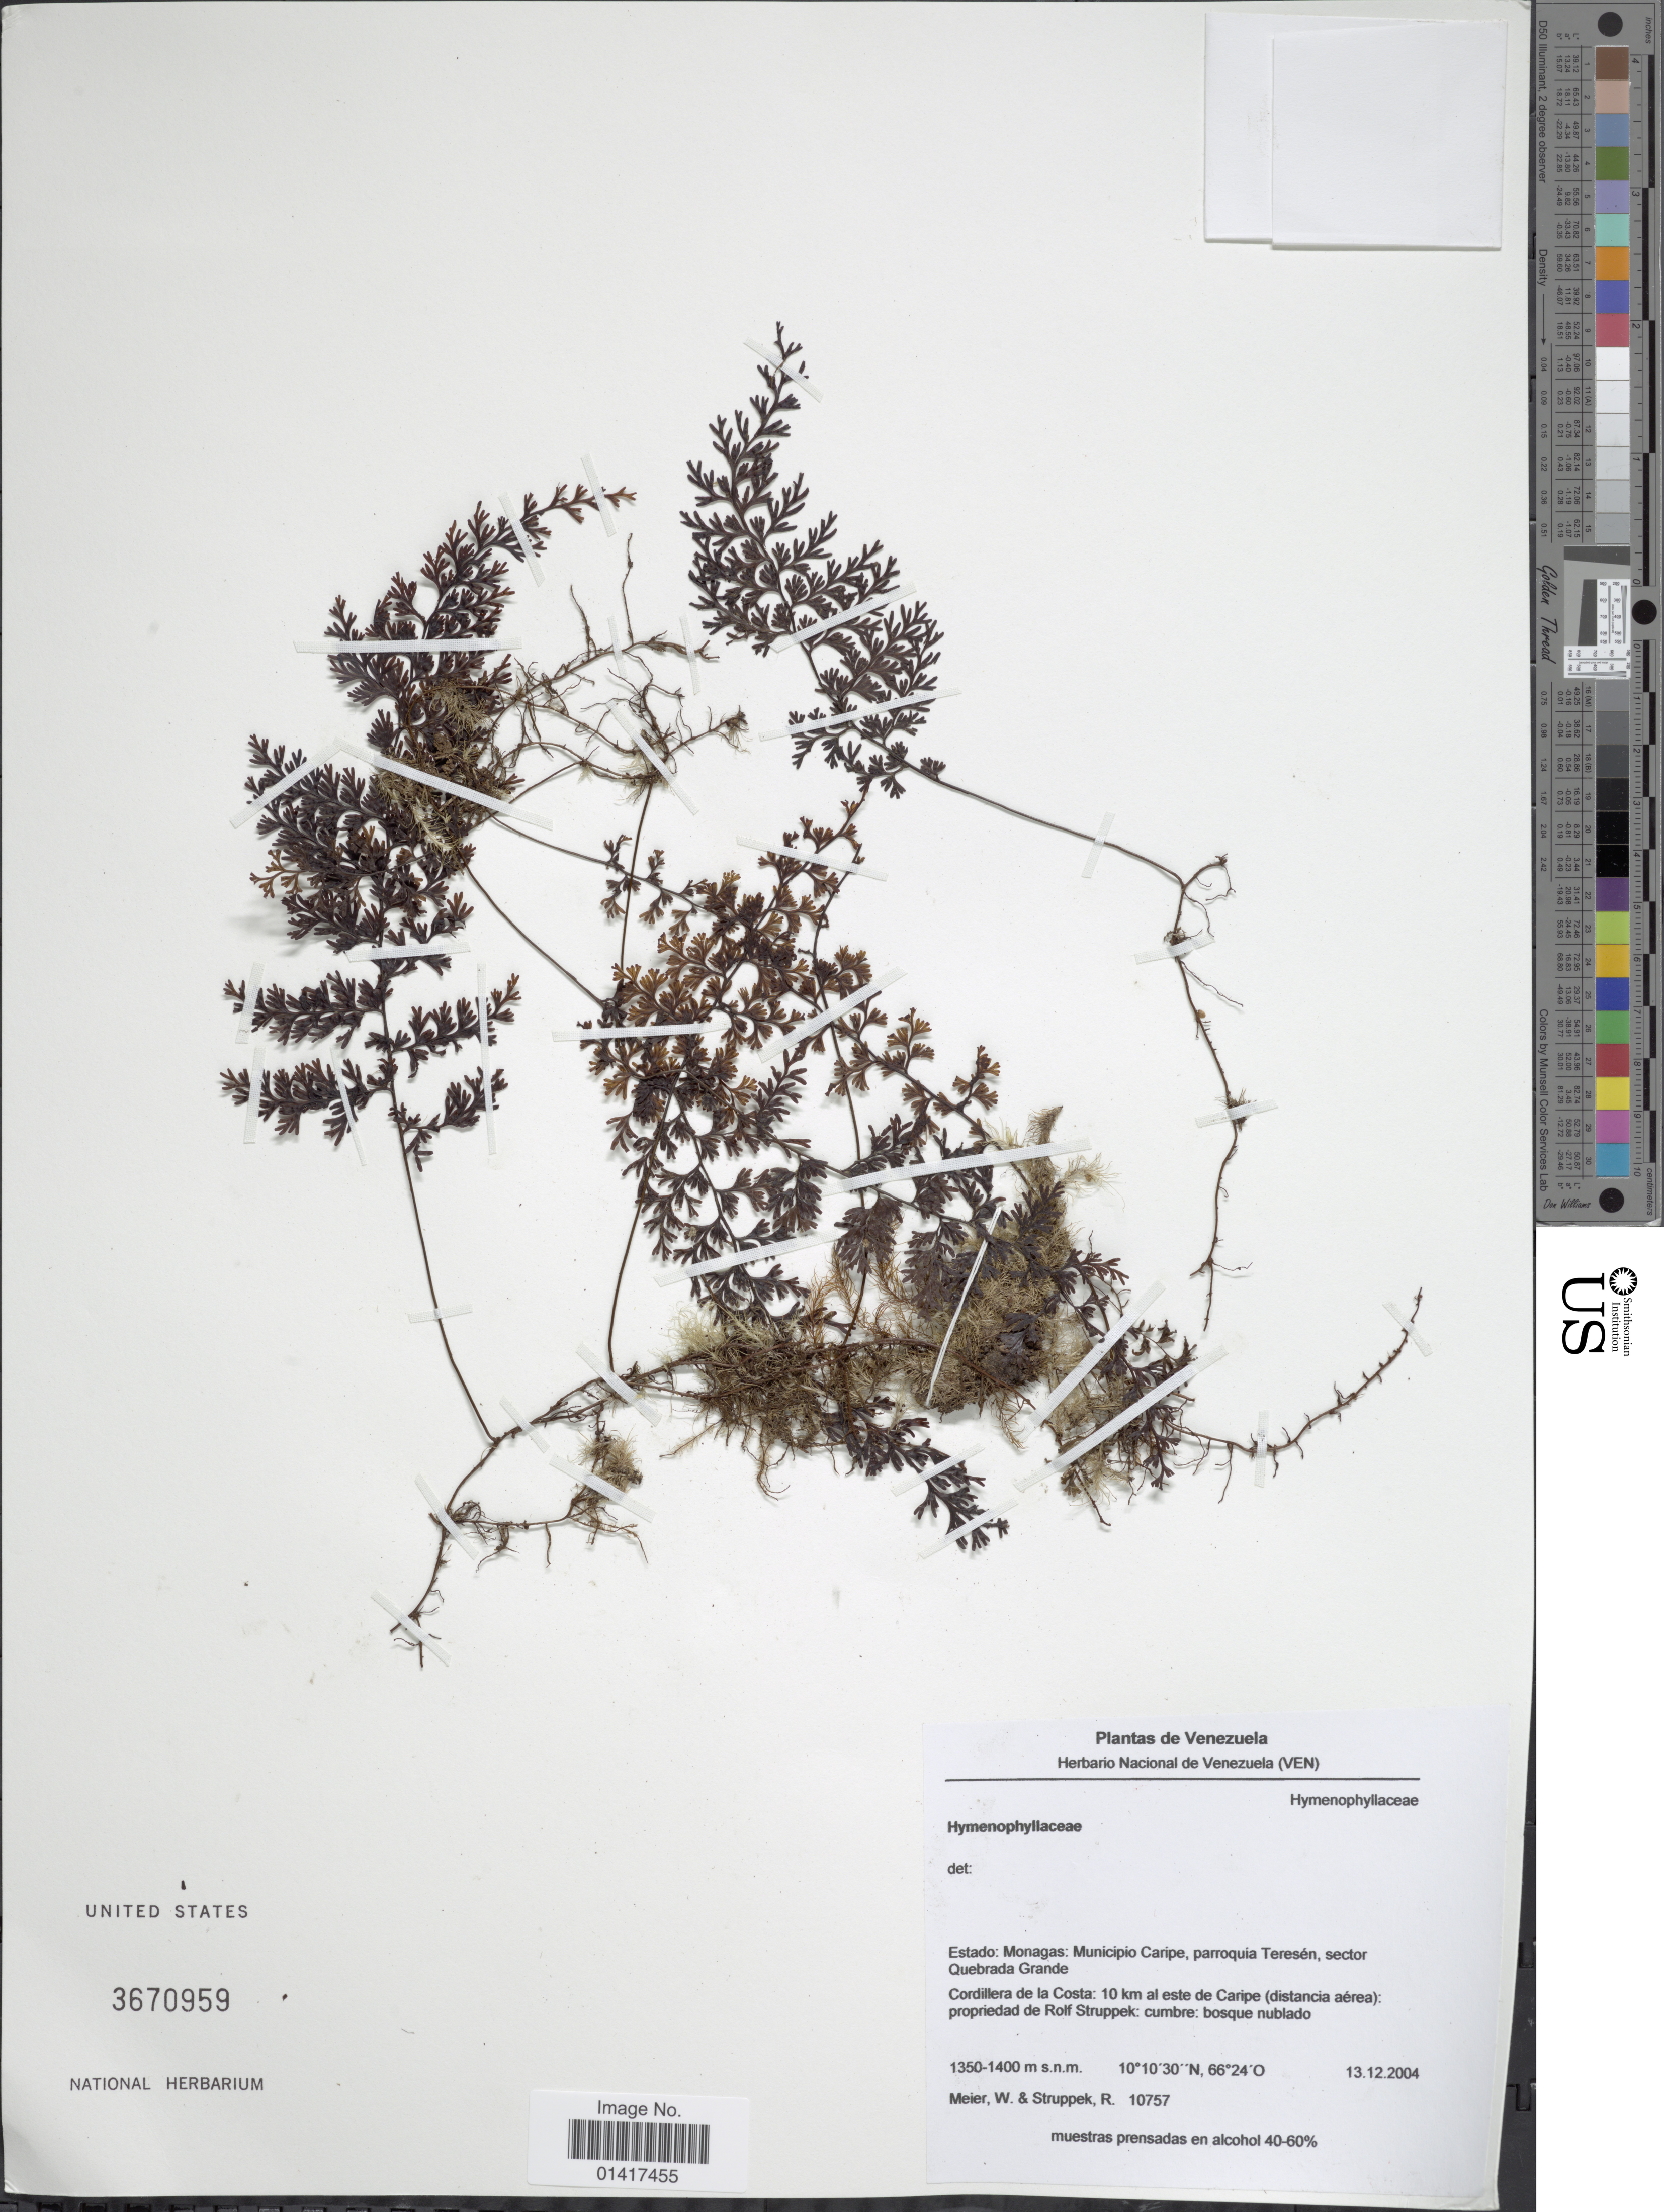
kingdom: Plantae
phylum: Tracheophyta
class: Polypodiopsida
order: Hymenophyllales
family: Hymenophyllaceae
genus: Hymenophyllum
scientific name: Hymenophyllum sp.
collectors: W. Meier & R. Struppek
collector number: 10757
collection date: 2004-12-13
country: Venezuela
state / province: Monagas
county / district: Caripe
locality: Estado: Monagas: Municipio Caripe, parroquia Teresen, sector Quebrada Grande. Cordillera de la Costa: 10 km al este de Caripe (distancia aerea): Propriedad de Rolf Struppek :cumbre: bosque nublado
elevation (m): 1350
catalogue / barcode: US 3670959